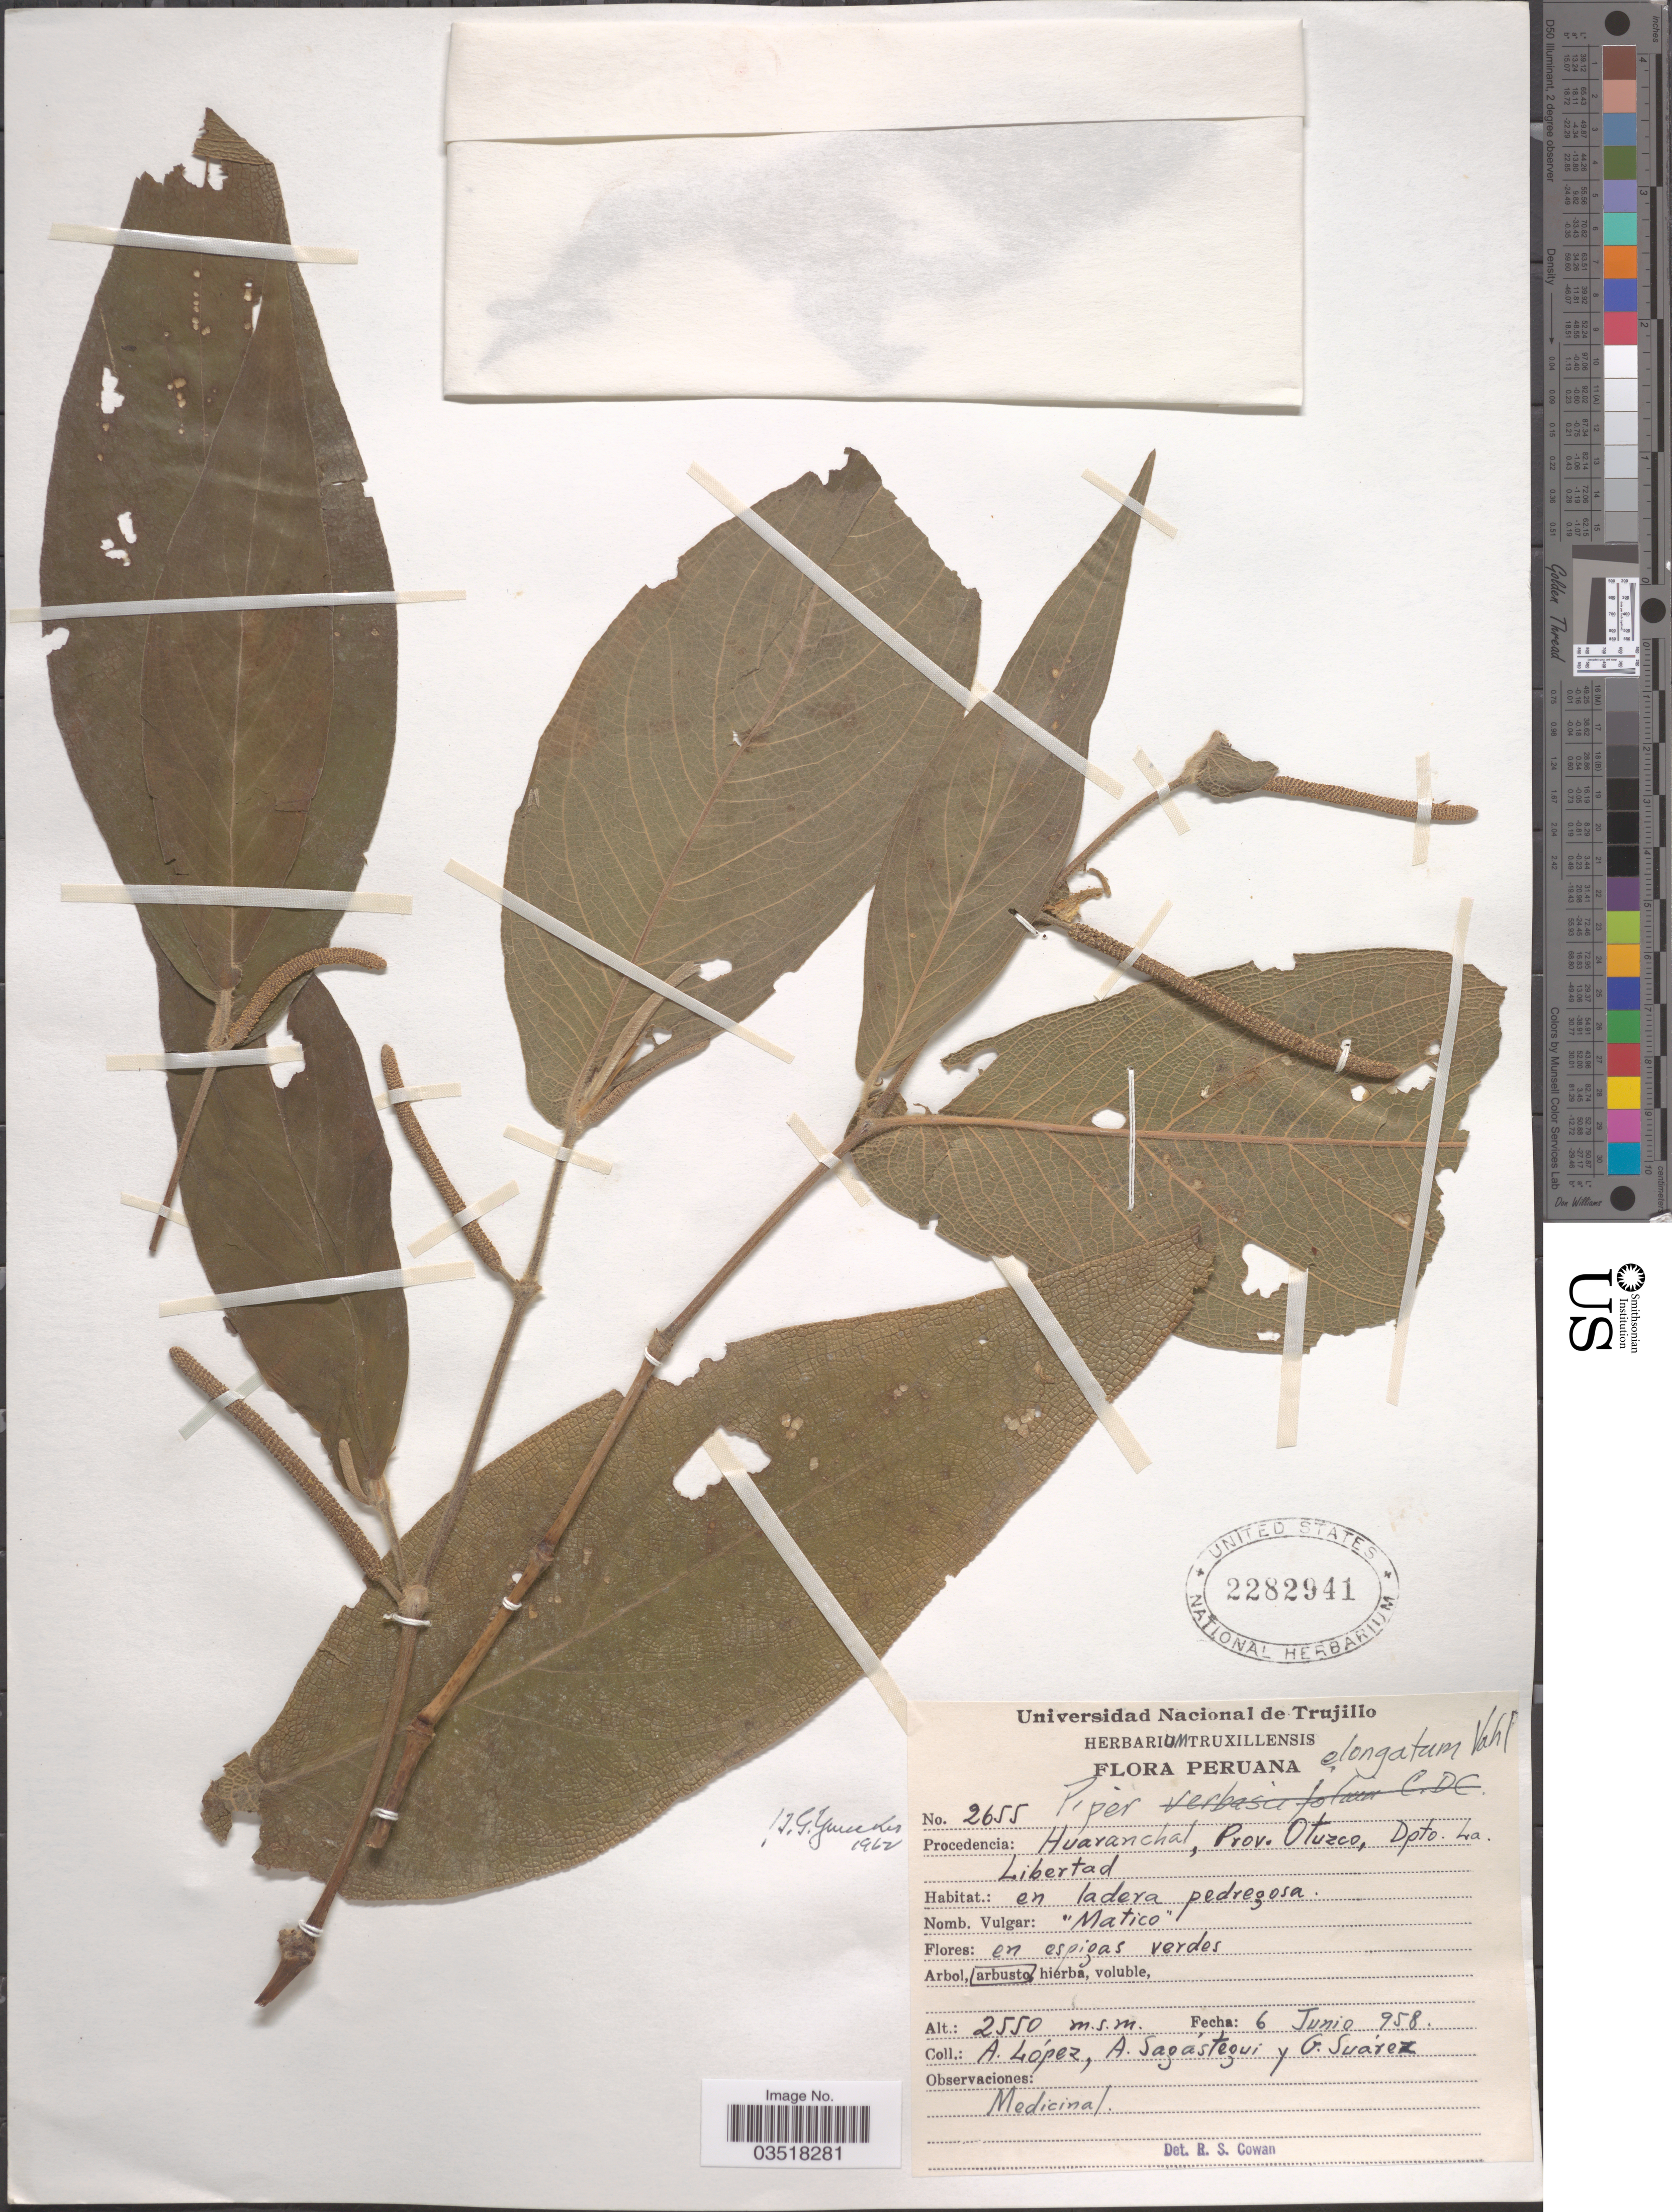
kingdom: Plantae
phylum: Tracheophyta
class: Magnoliopsida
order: Piperales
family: Piperaceae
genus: Piper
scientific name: Piper elongatum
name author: Vahl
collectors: A. López, A. Sagastegui & G. Suárez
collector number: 2655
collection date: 1958-06-06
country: Peru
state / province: La Libertad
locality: Huatanchal, Prov. Otuzco, Dpto. La Libertad.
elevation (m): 2550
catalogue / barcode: US 2282941